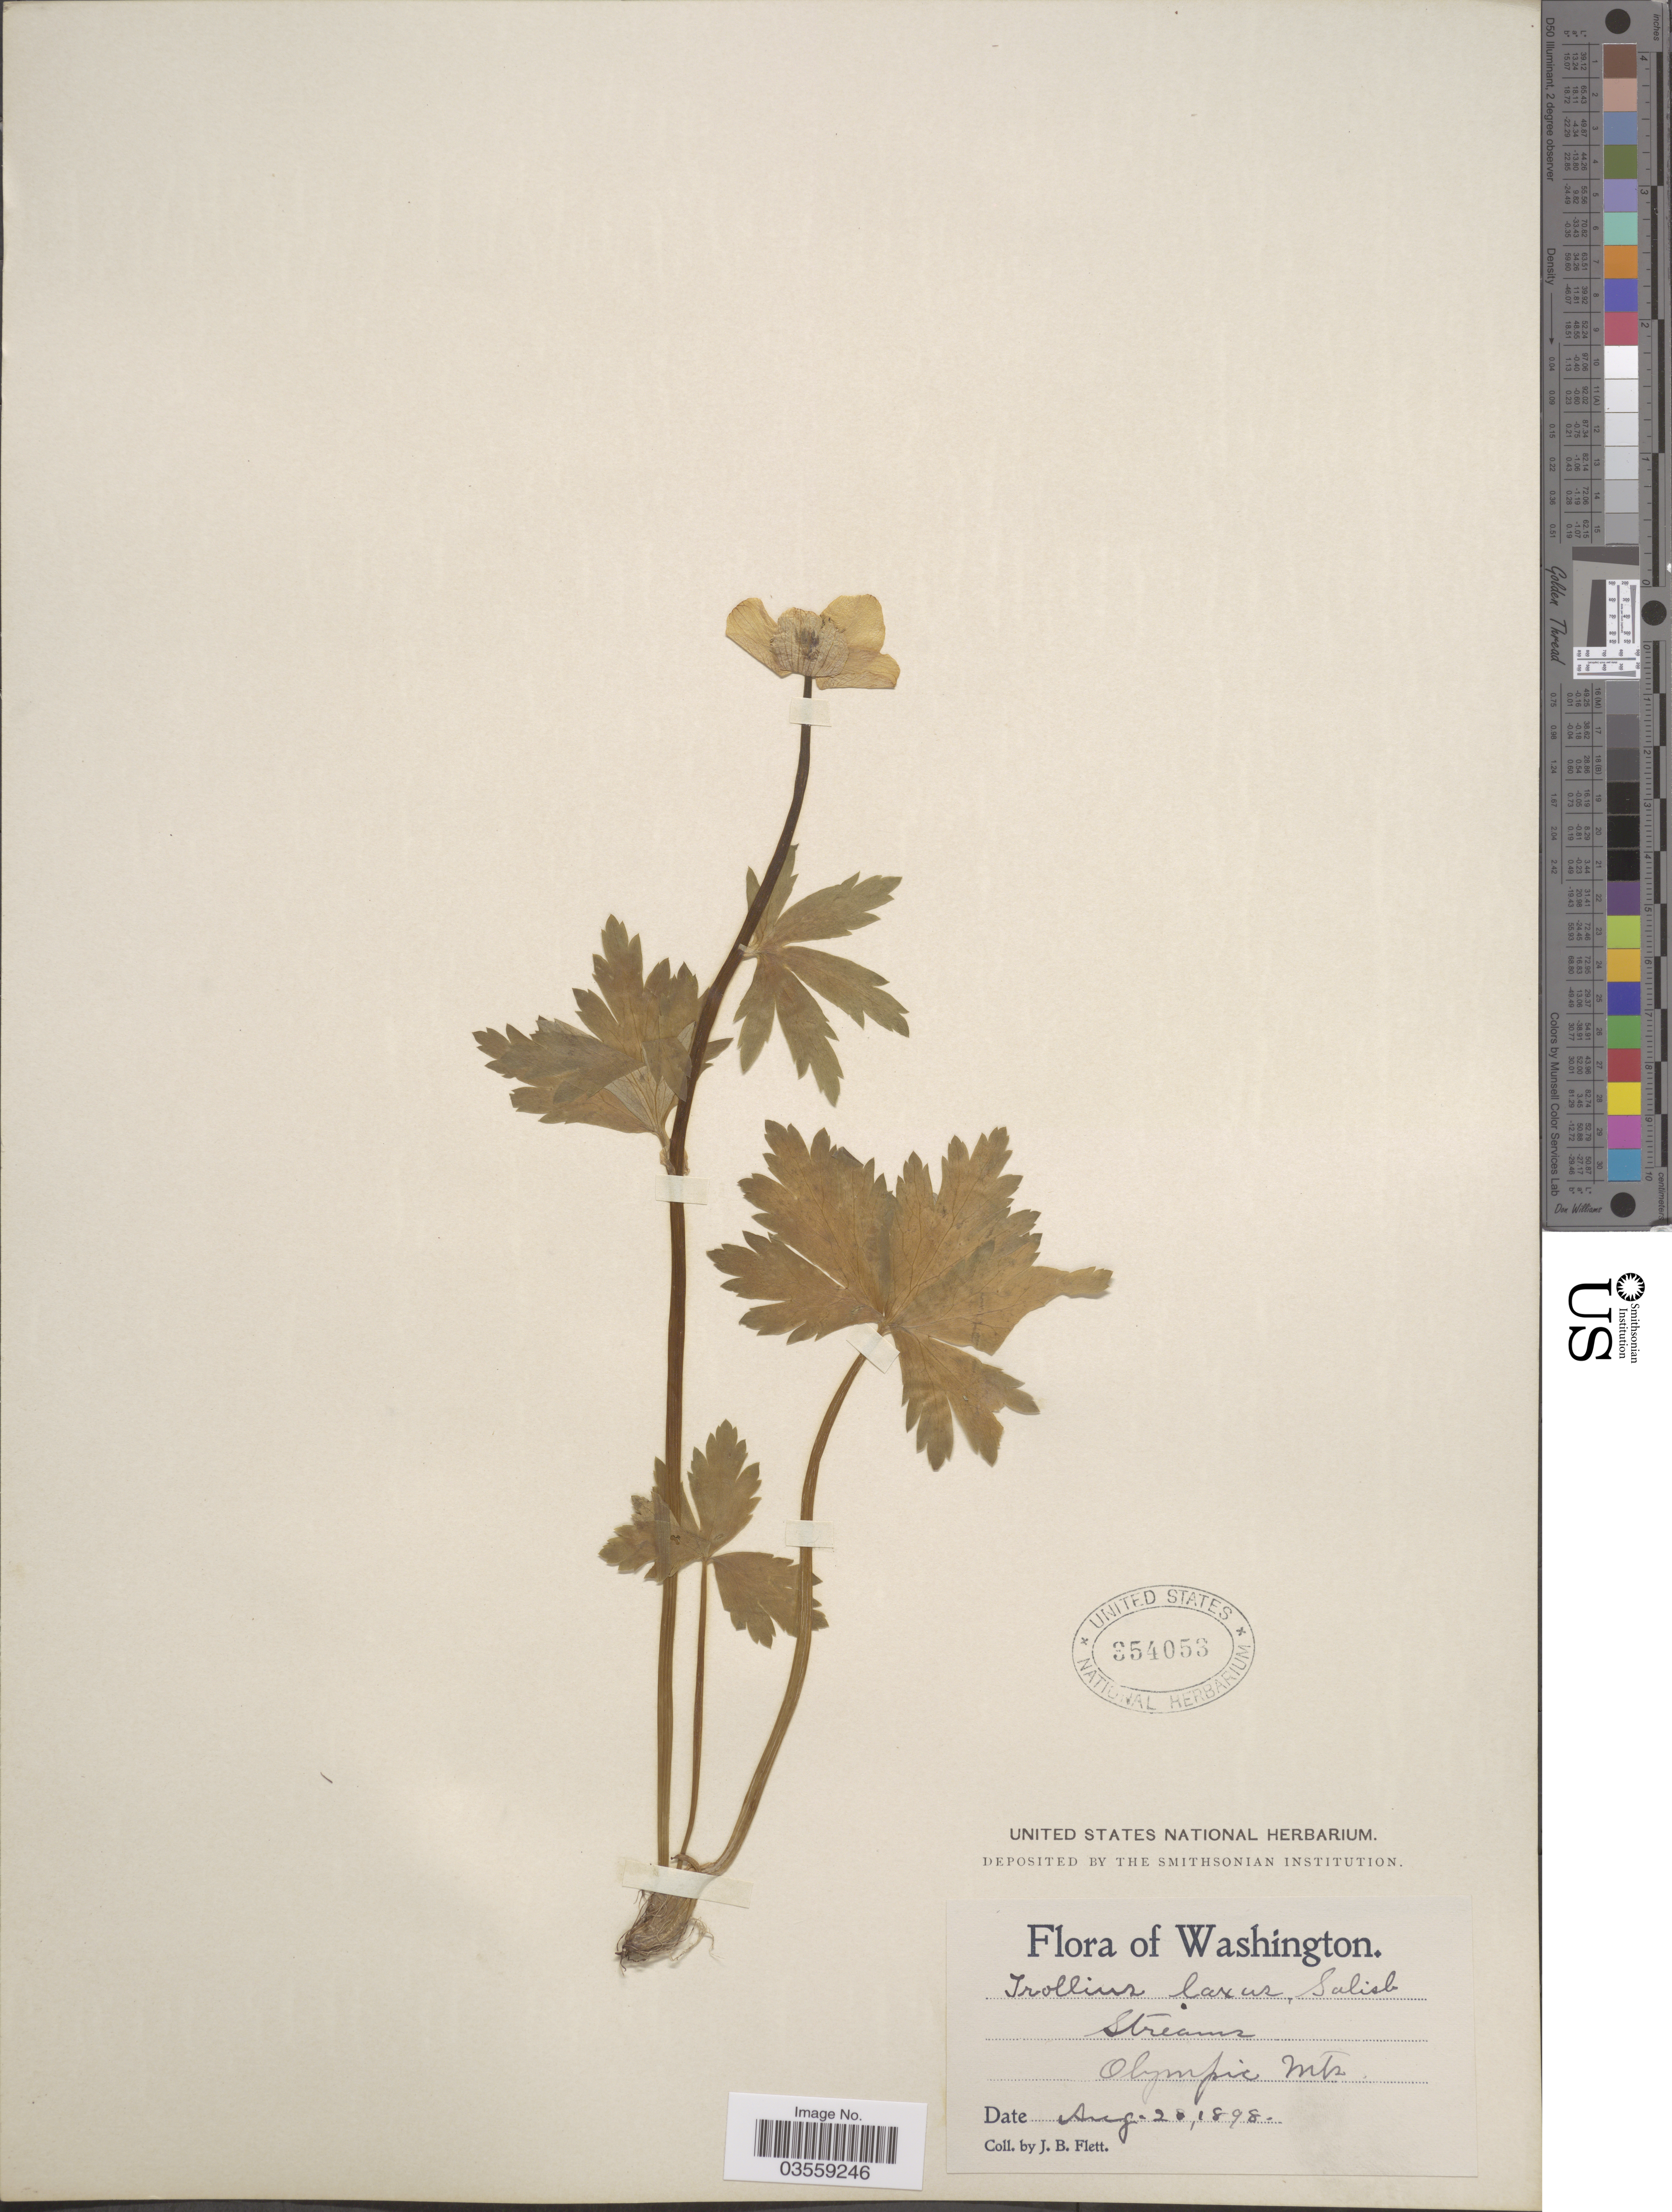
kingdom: Plantae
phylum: Tracheophyta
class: Magnoliopsida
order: Ranunculales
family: Ranunculaceae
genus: Trollius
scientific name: Trollius laxus var. albiflorus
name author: A. Gray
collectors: J. Flett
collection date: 1898-08-28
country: United States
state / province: Washington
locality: Streams Olympic Mts.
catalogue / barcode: US 354053